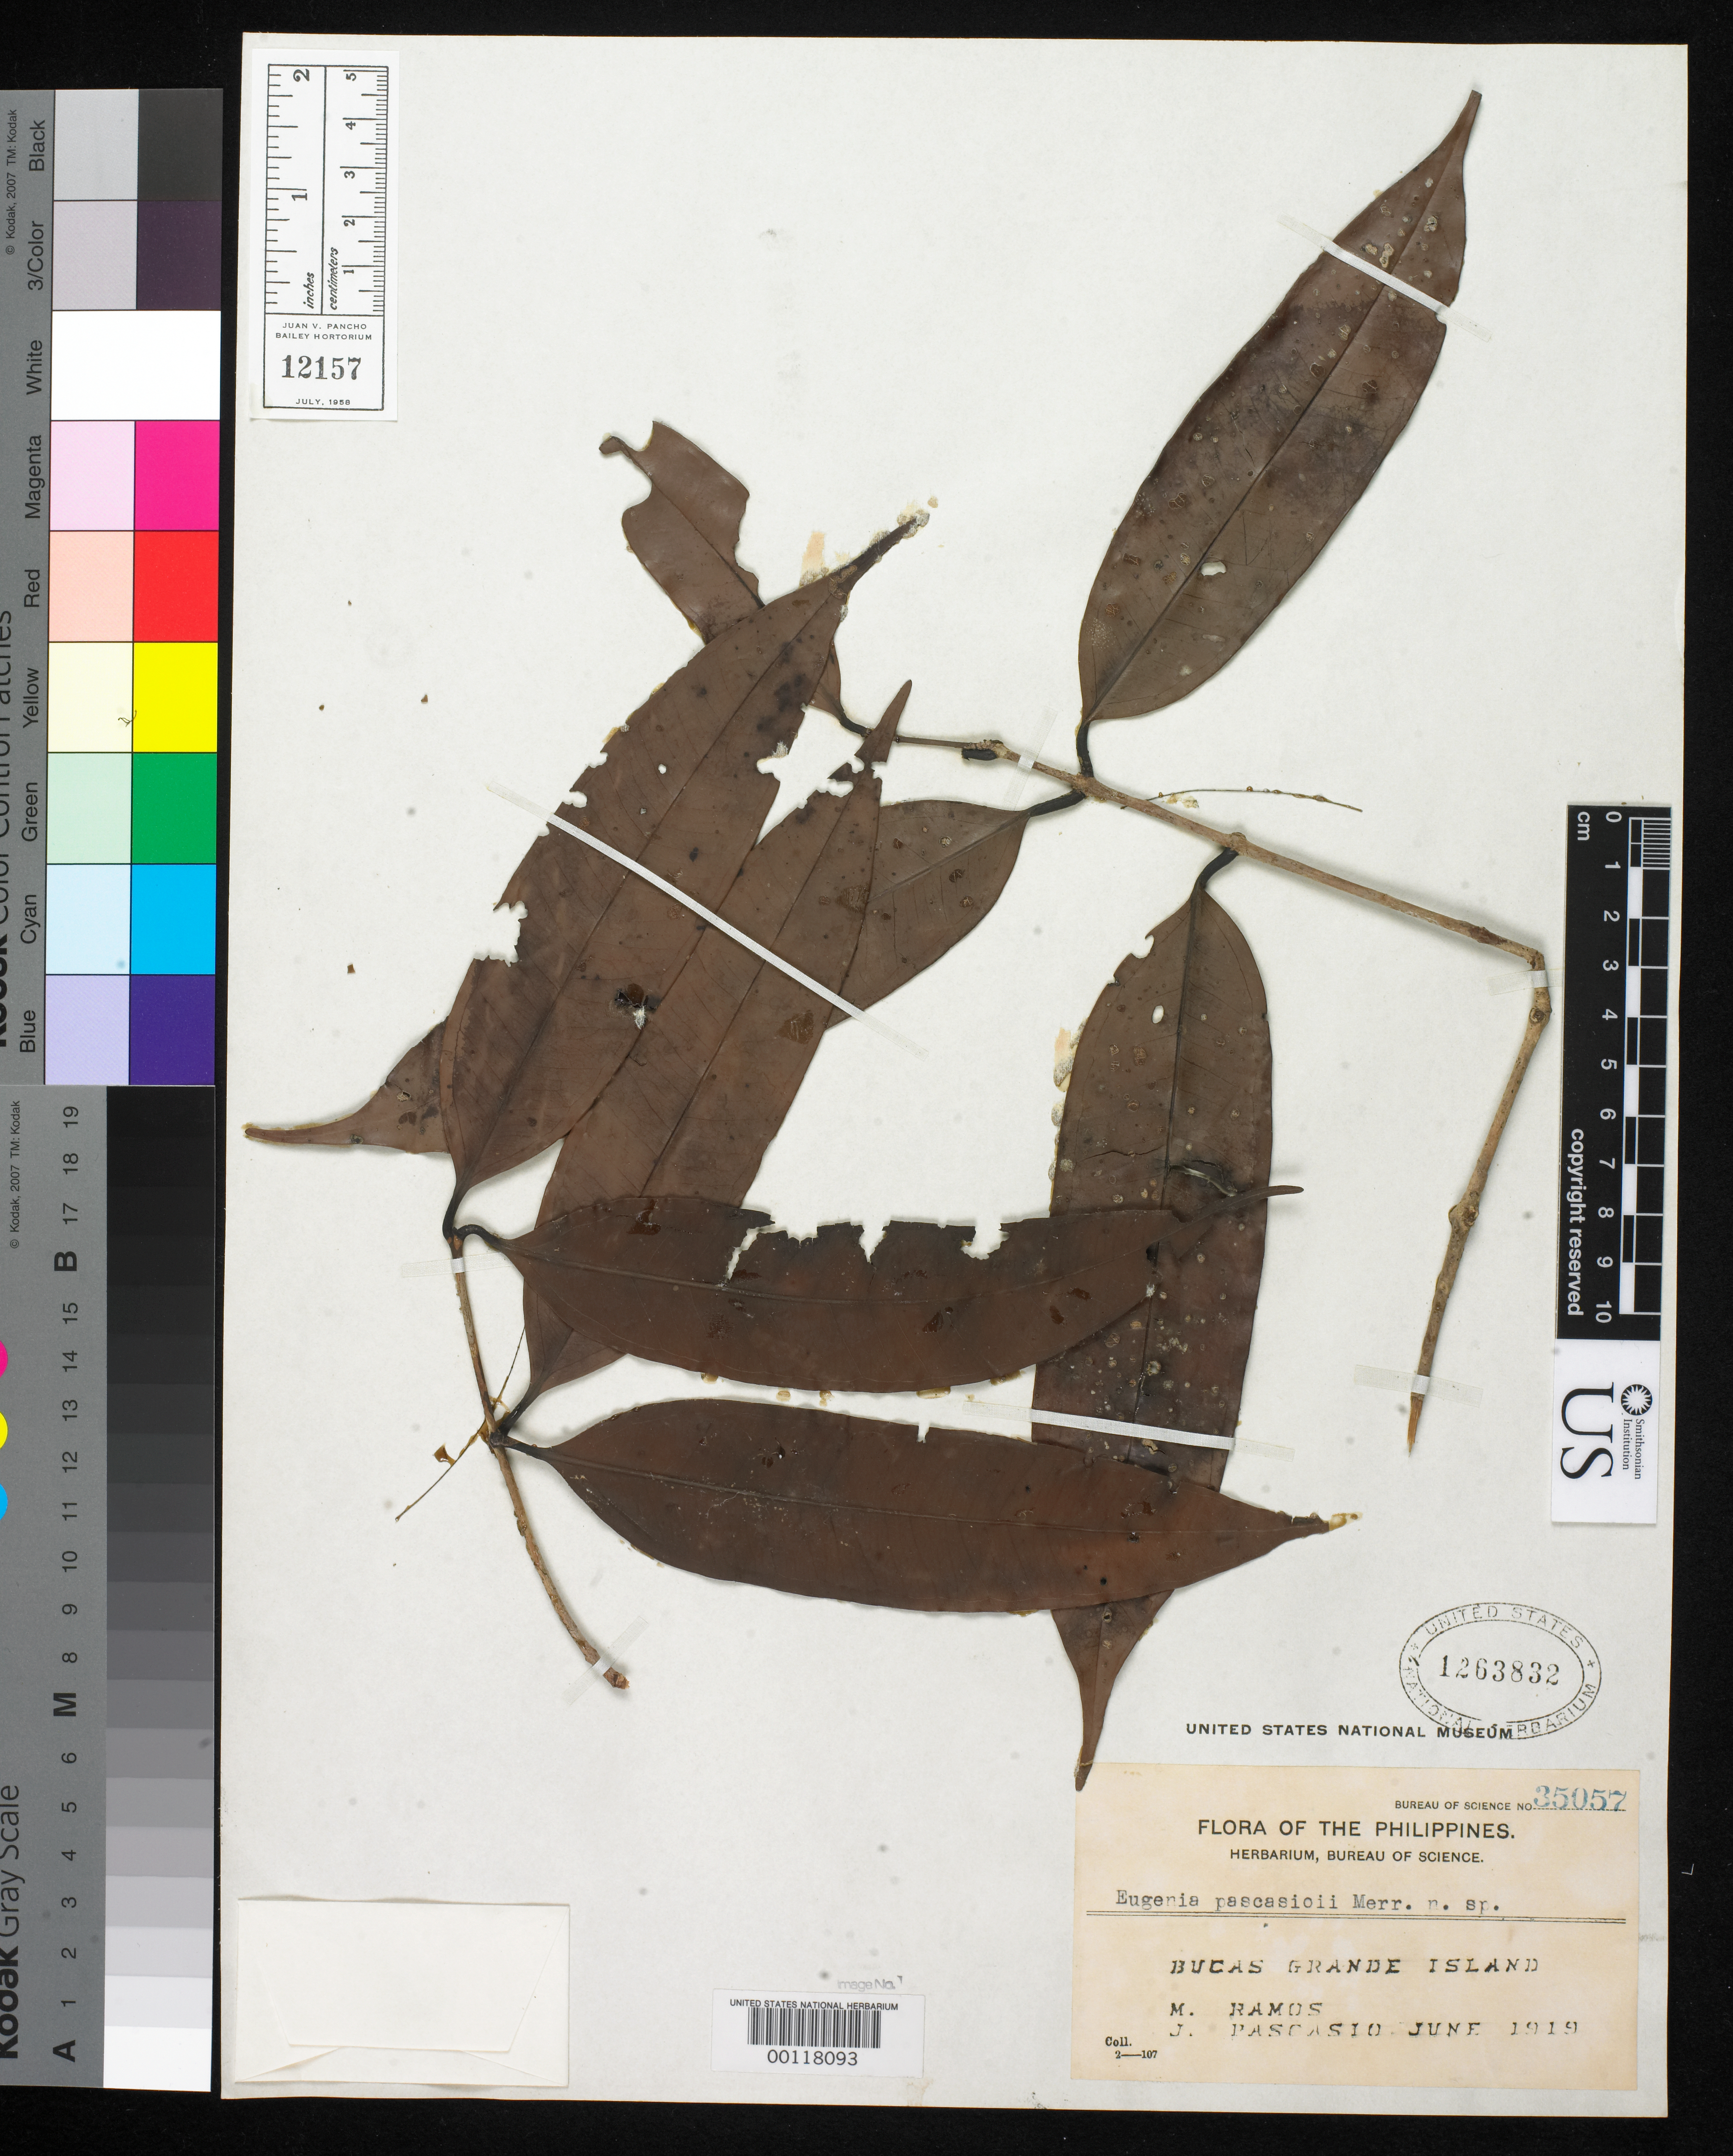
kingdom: Plantae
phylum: Tracheophyta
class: Magnoliopsida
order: Myrtales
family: Myrtaceae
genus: Eugenia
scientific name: Eugenia pascasioii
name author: Merr.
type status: Isotype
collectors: M. Ramos & J. Pascasio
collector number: Bur. Sci. 35057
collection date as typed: Jun 1919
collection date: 1919-06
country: Philippines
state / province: Caraga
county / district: Surigao del Norte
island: Bucas Grande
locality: Bucas Grande Island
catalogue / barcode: US 1263832